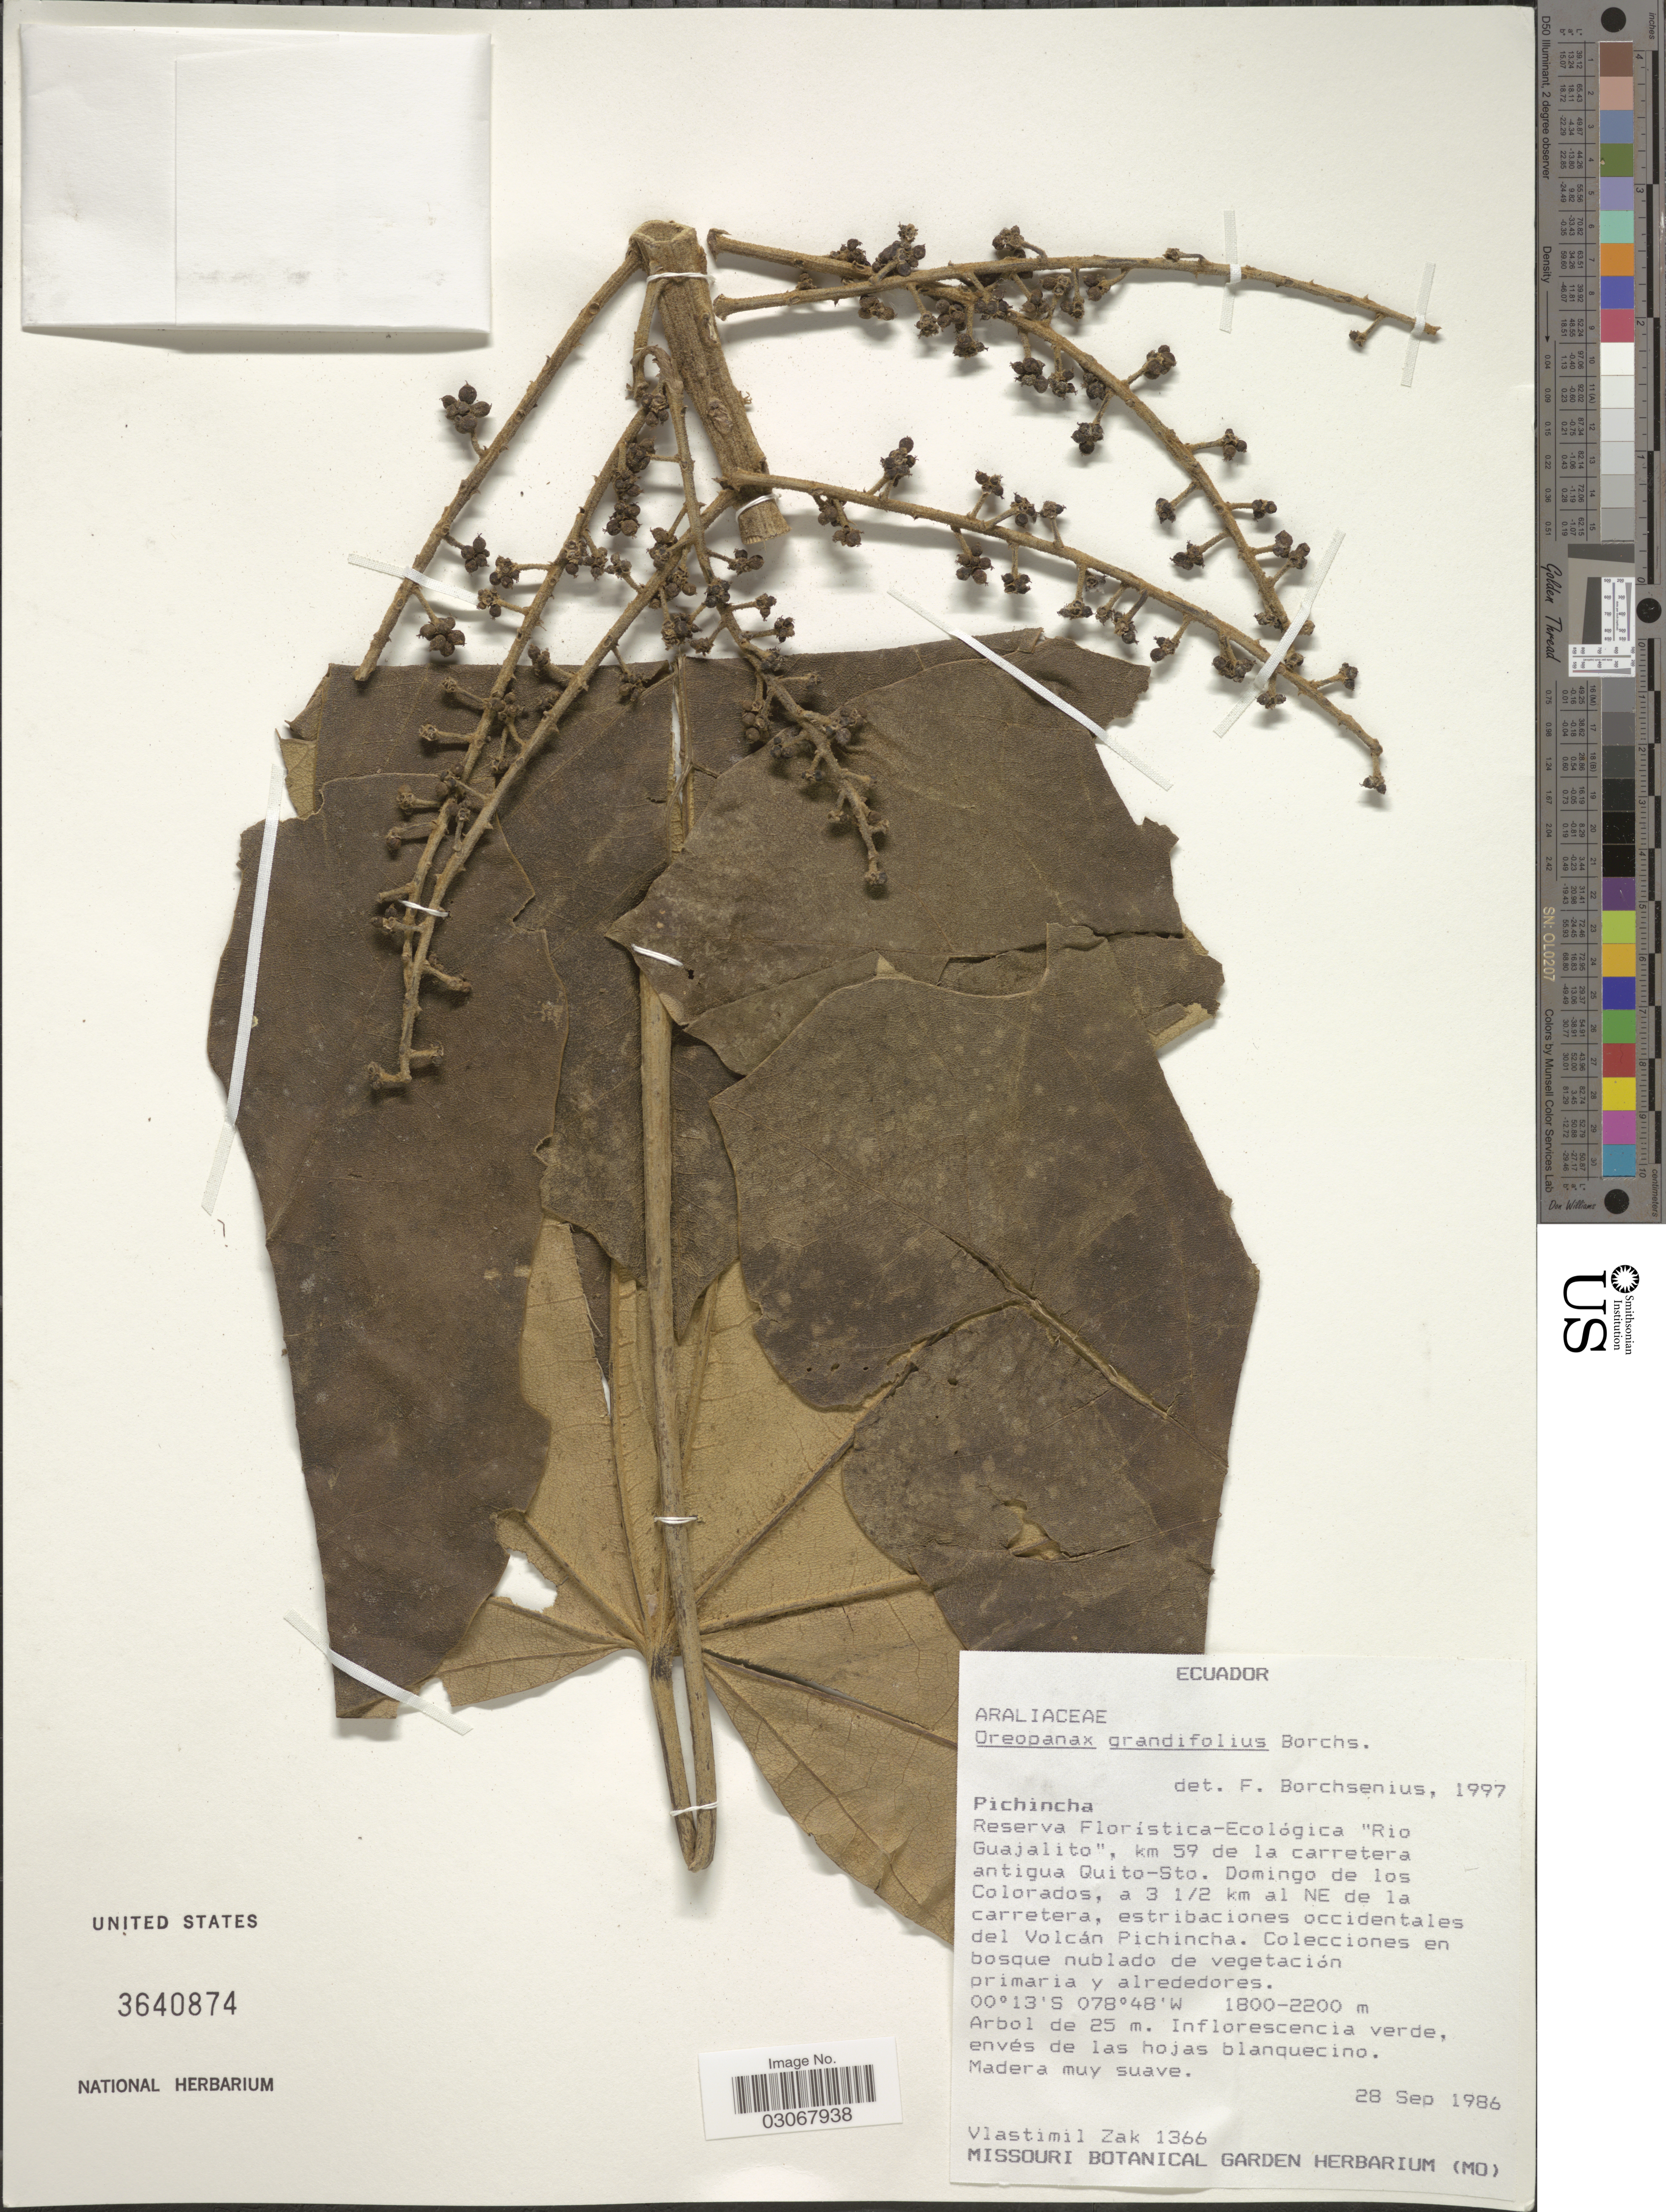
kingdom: Plantae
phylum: Tracheophyta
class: Magnoliopsida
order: Apiales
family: Araliaceae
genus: Oreopanax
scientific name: Oreopanax grandifolius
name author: Borchs.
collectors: V. Zak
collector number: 1366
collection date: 1986-09-28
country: Ecuador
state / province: Pichincha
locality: Reserva Florística-Ecológica "Rio Guajalito", km 59 de la carretera antigua Quito-Sto. Domingo de los Colorados, a 3 ½ km al NE de la carretera, estribaciones occidentales del Volcán Pichincha.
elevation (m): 1800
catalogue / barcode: US 3640874